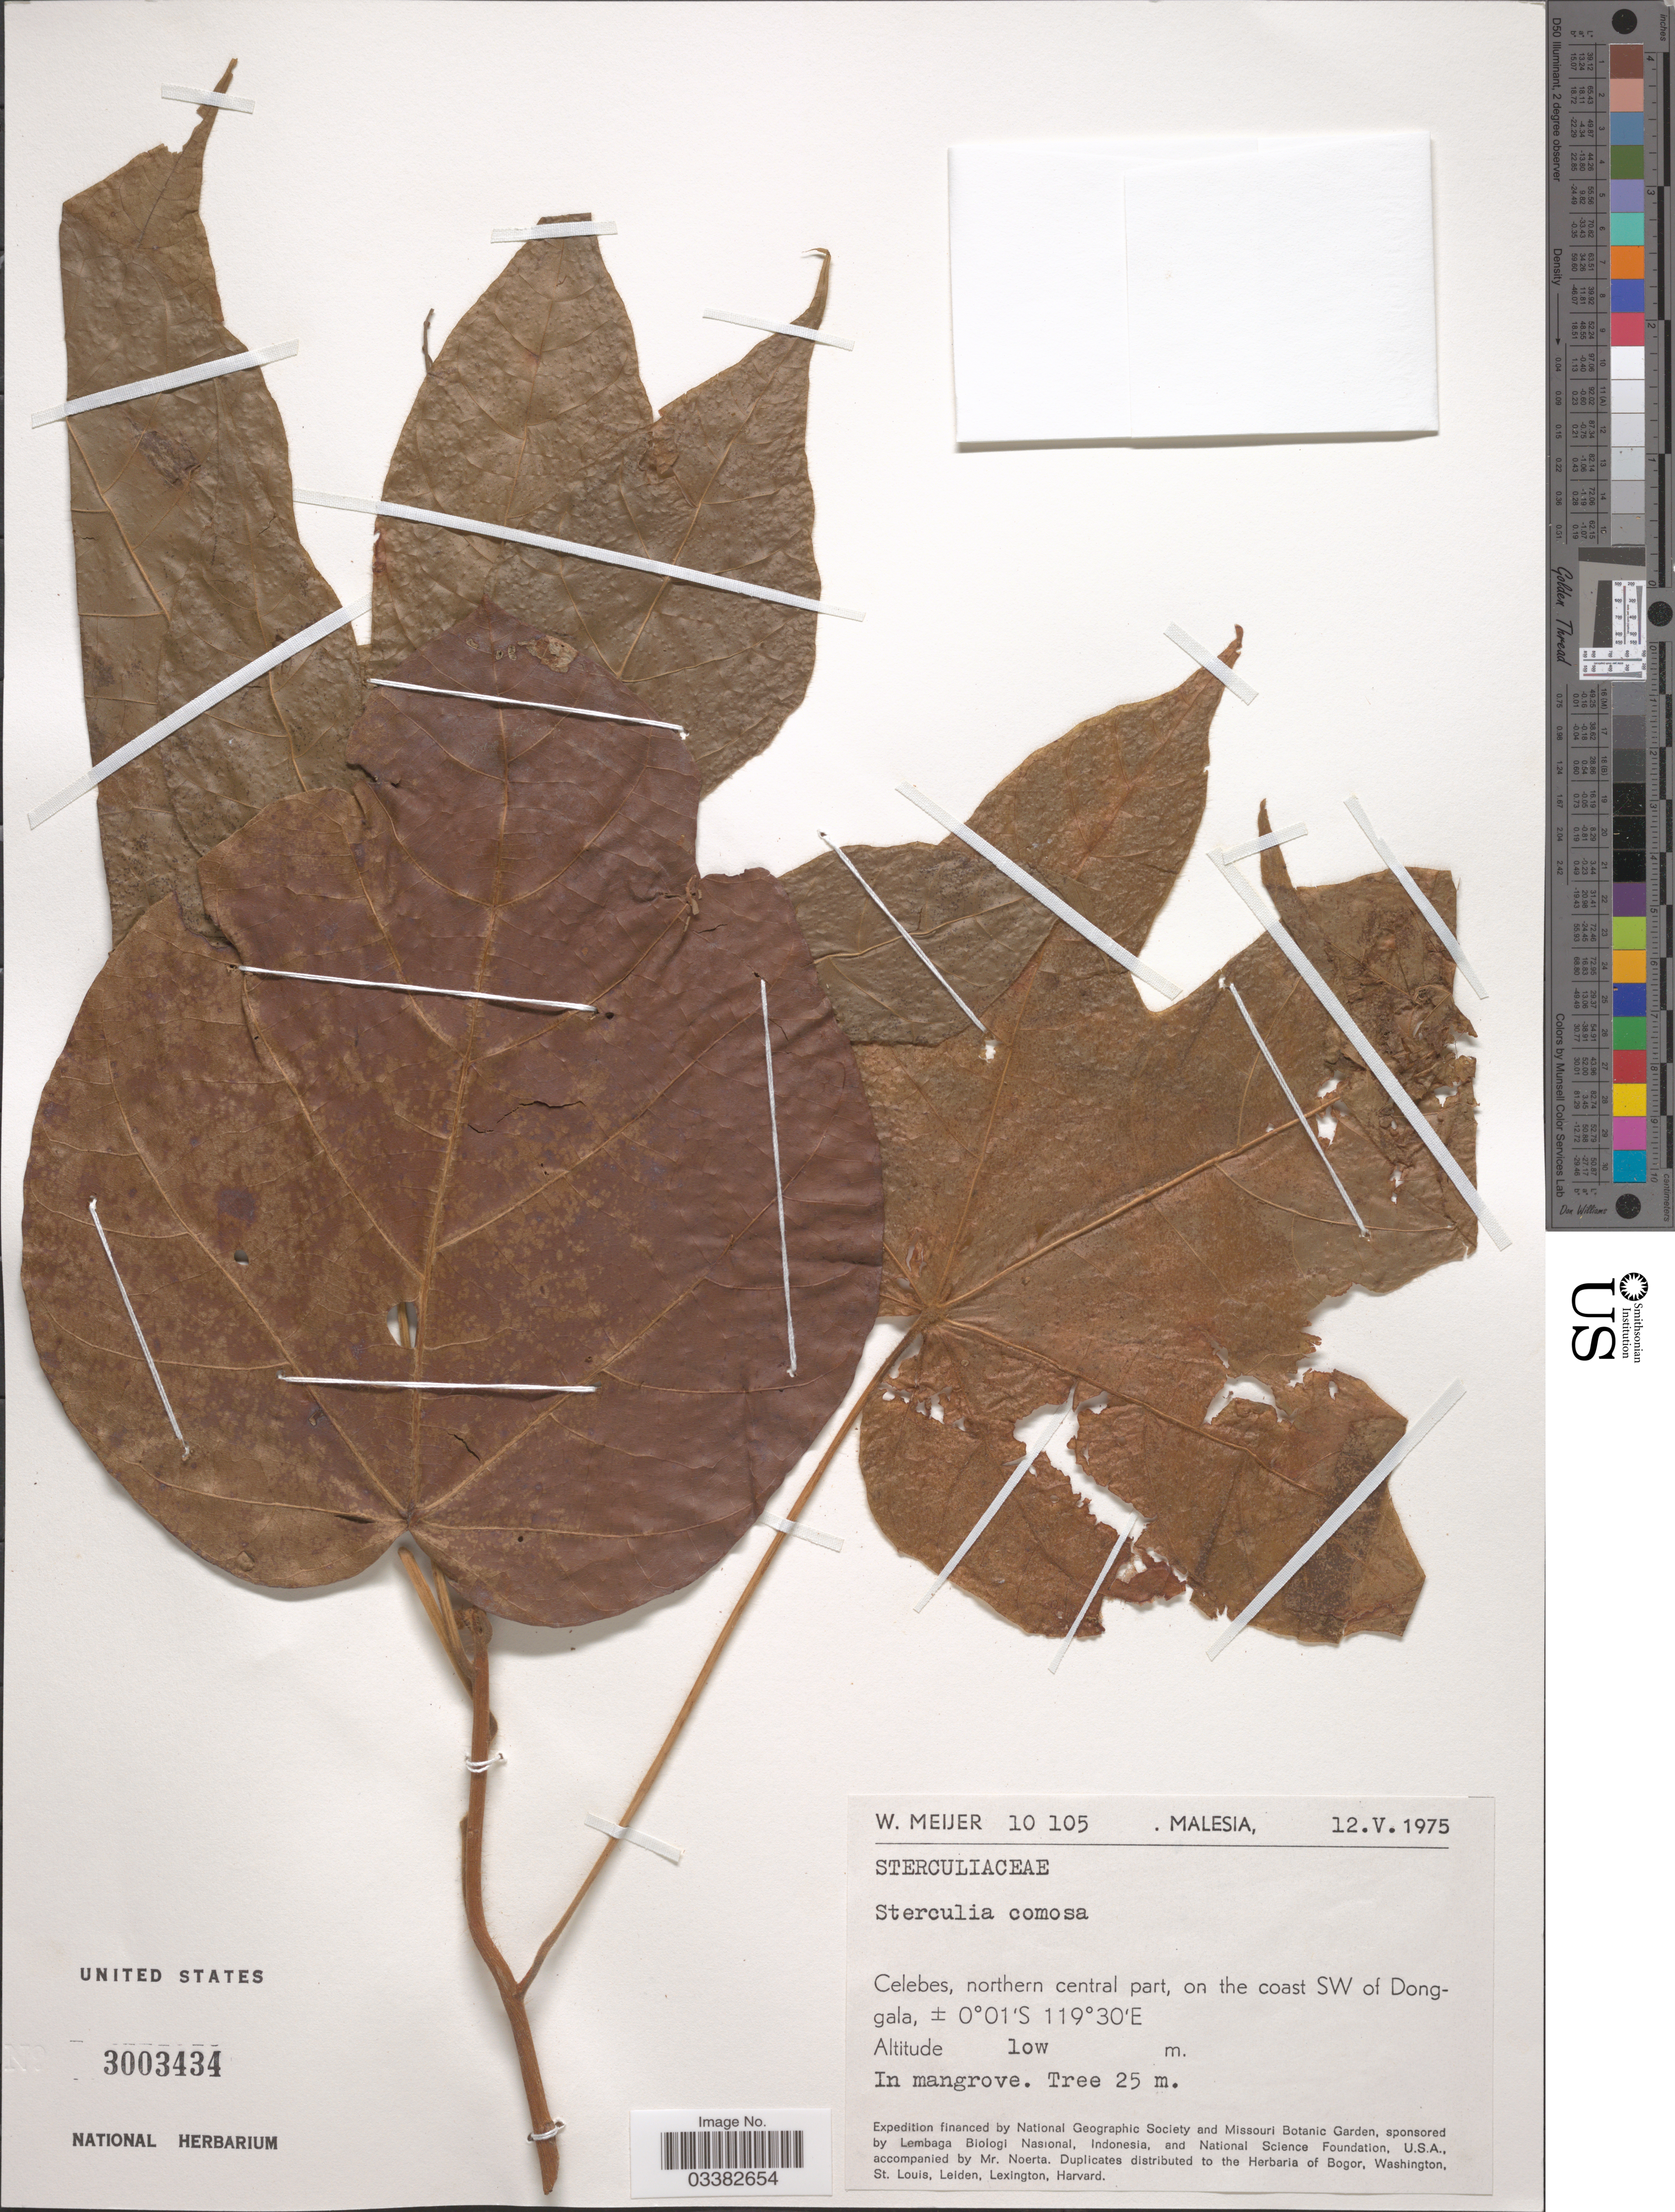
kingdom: Plantae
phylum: Tracheophyta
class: Magnoliopsida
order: Malvales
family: Malvaceae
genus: Sterculia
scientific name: Sterculia comosa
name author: Wall.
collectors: W. Meijer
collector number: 10 105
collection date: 1975-05-12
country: Malaysia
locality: Malesia. Celebes, northern central part, on the coast SW of Dongala.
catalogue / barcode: US 3003434